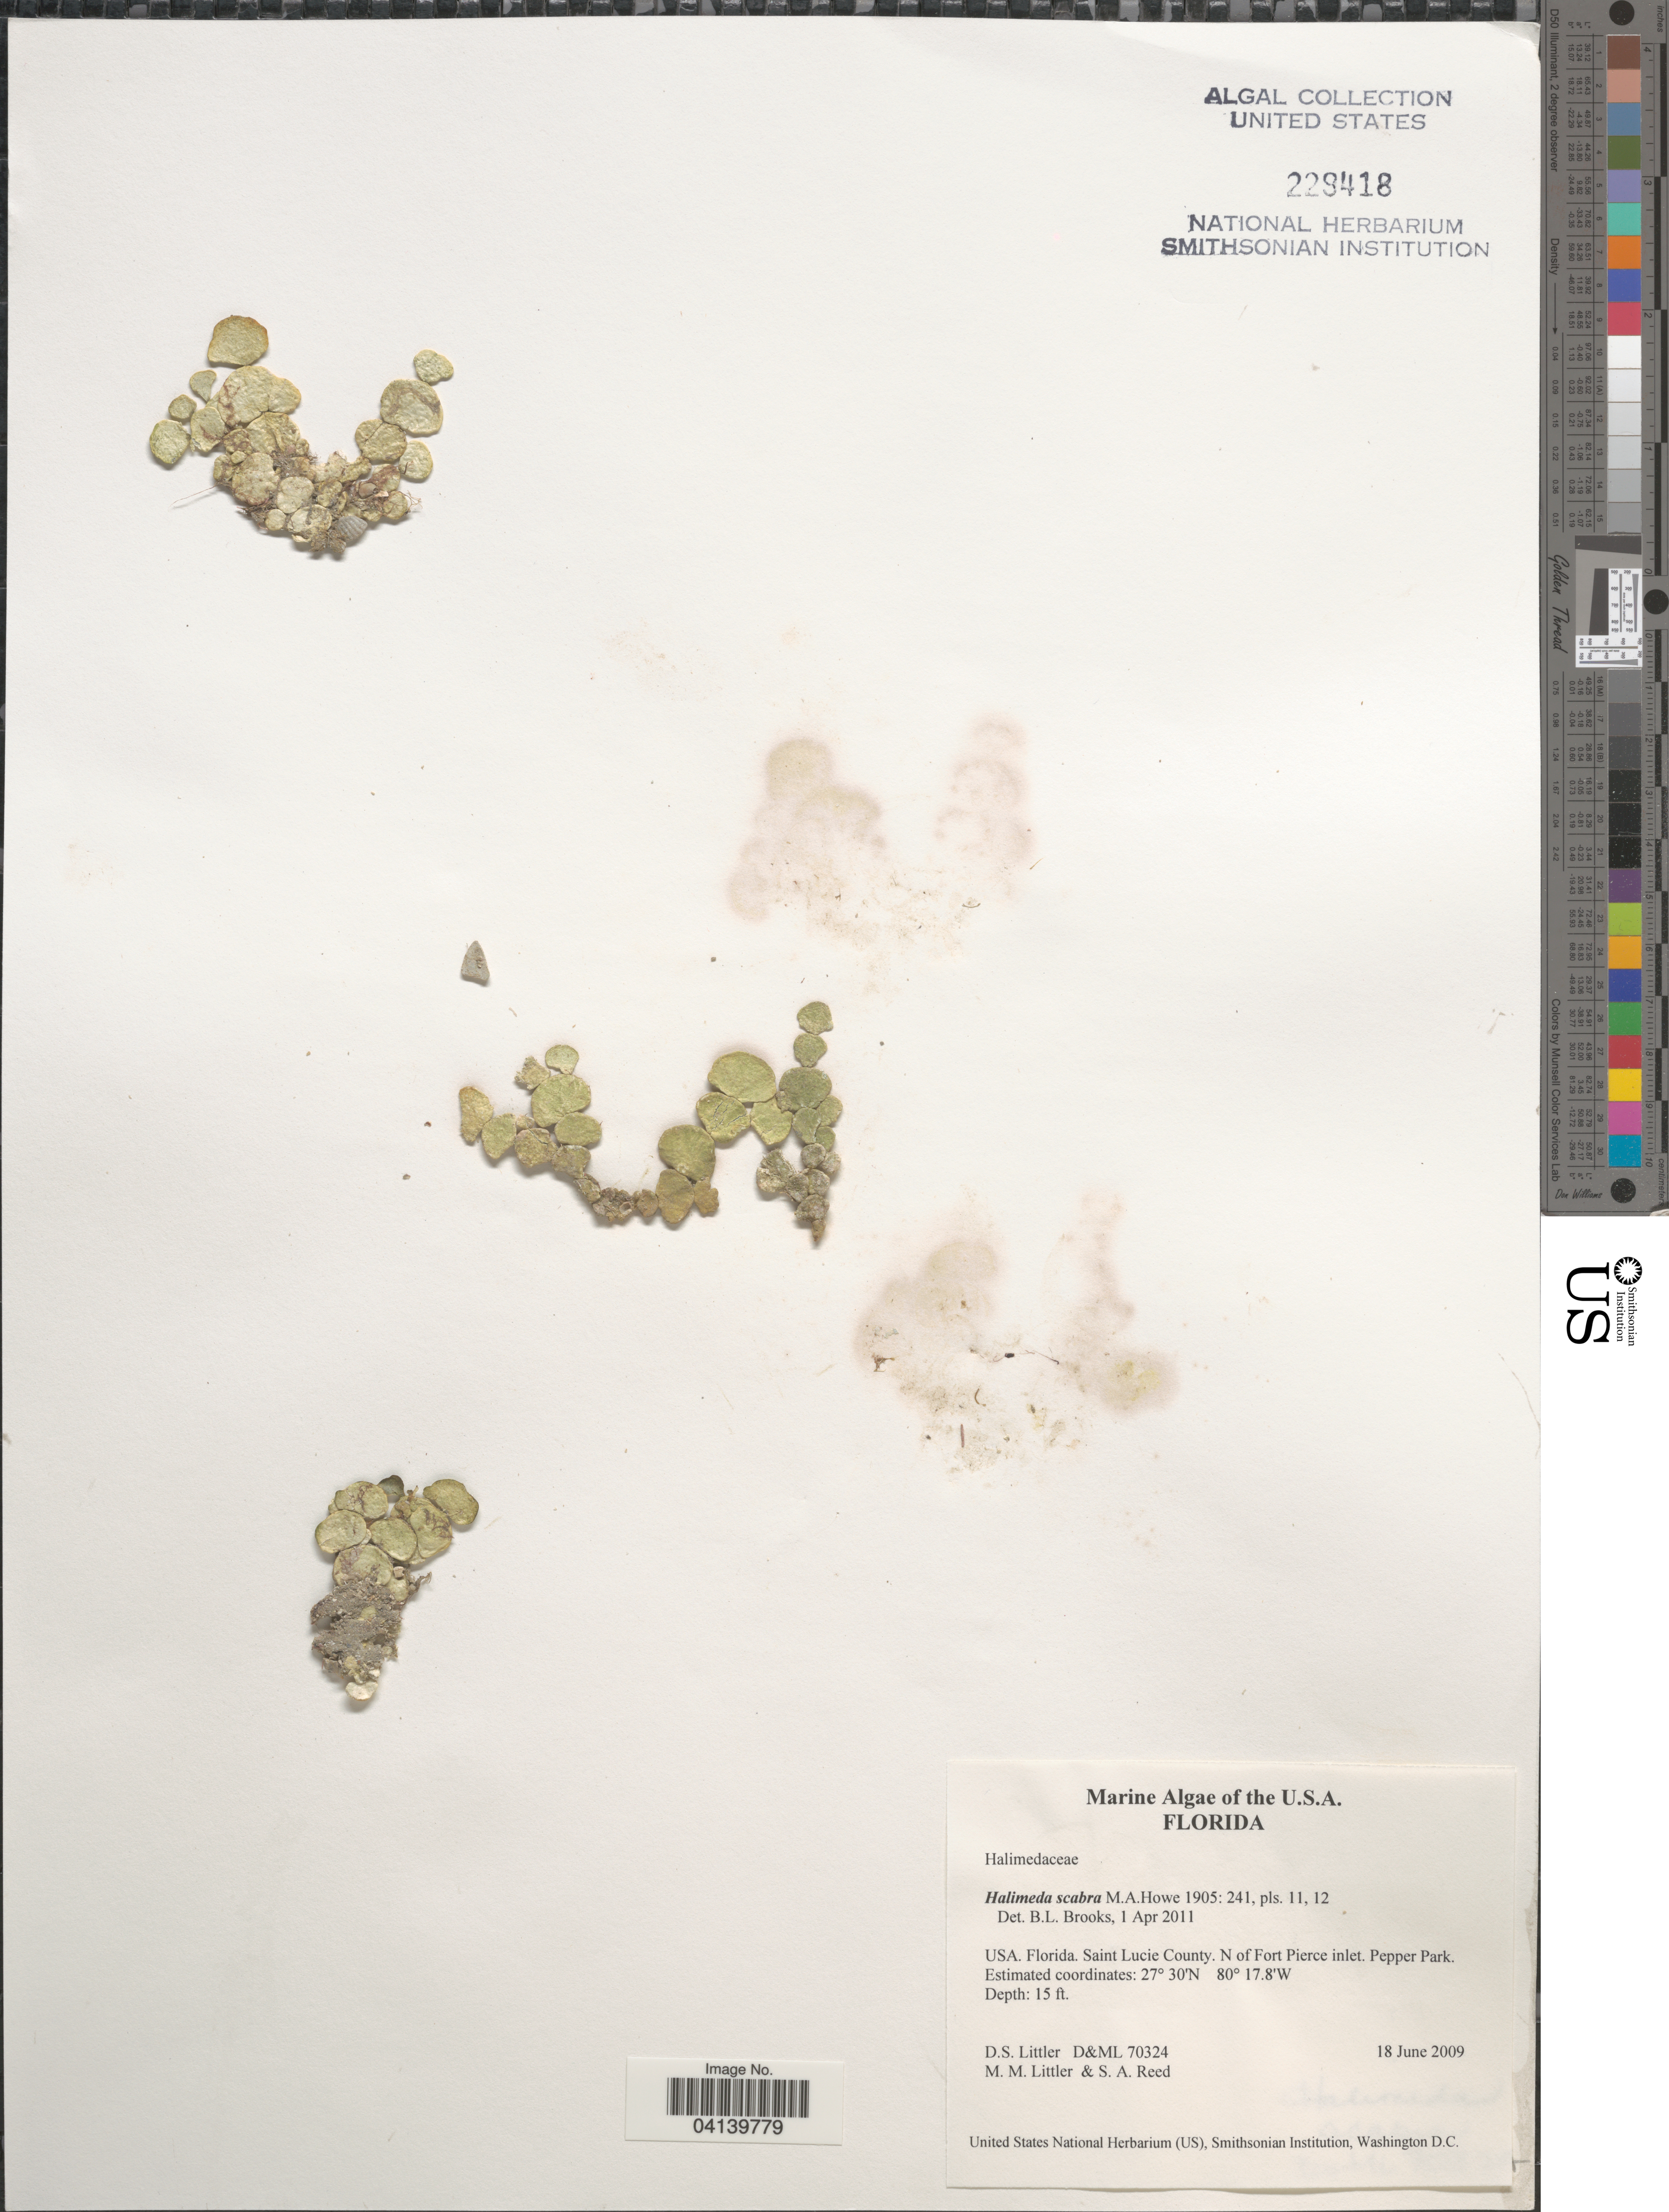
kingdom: Plantae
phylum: Chlorophyta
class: Ulvophyceae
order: Bryopsidales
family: Halimedaceae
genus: Halimeda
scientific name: Halimeda scabra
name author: M. Howe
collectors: D. S. Littler & S. Reed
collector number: D&ML 70324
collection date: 2009-06-18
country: United States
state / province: Florida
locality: Saint Lucie County. N of Fort Pierce inlet. Pepper Park.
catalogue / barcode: US 229418